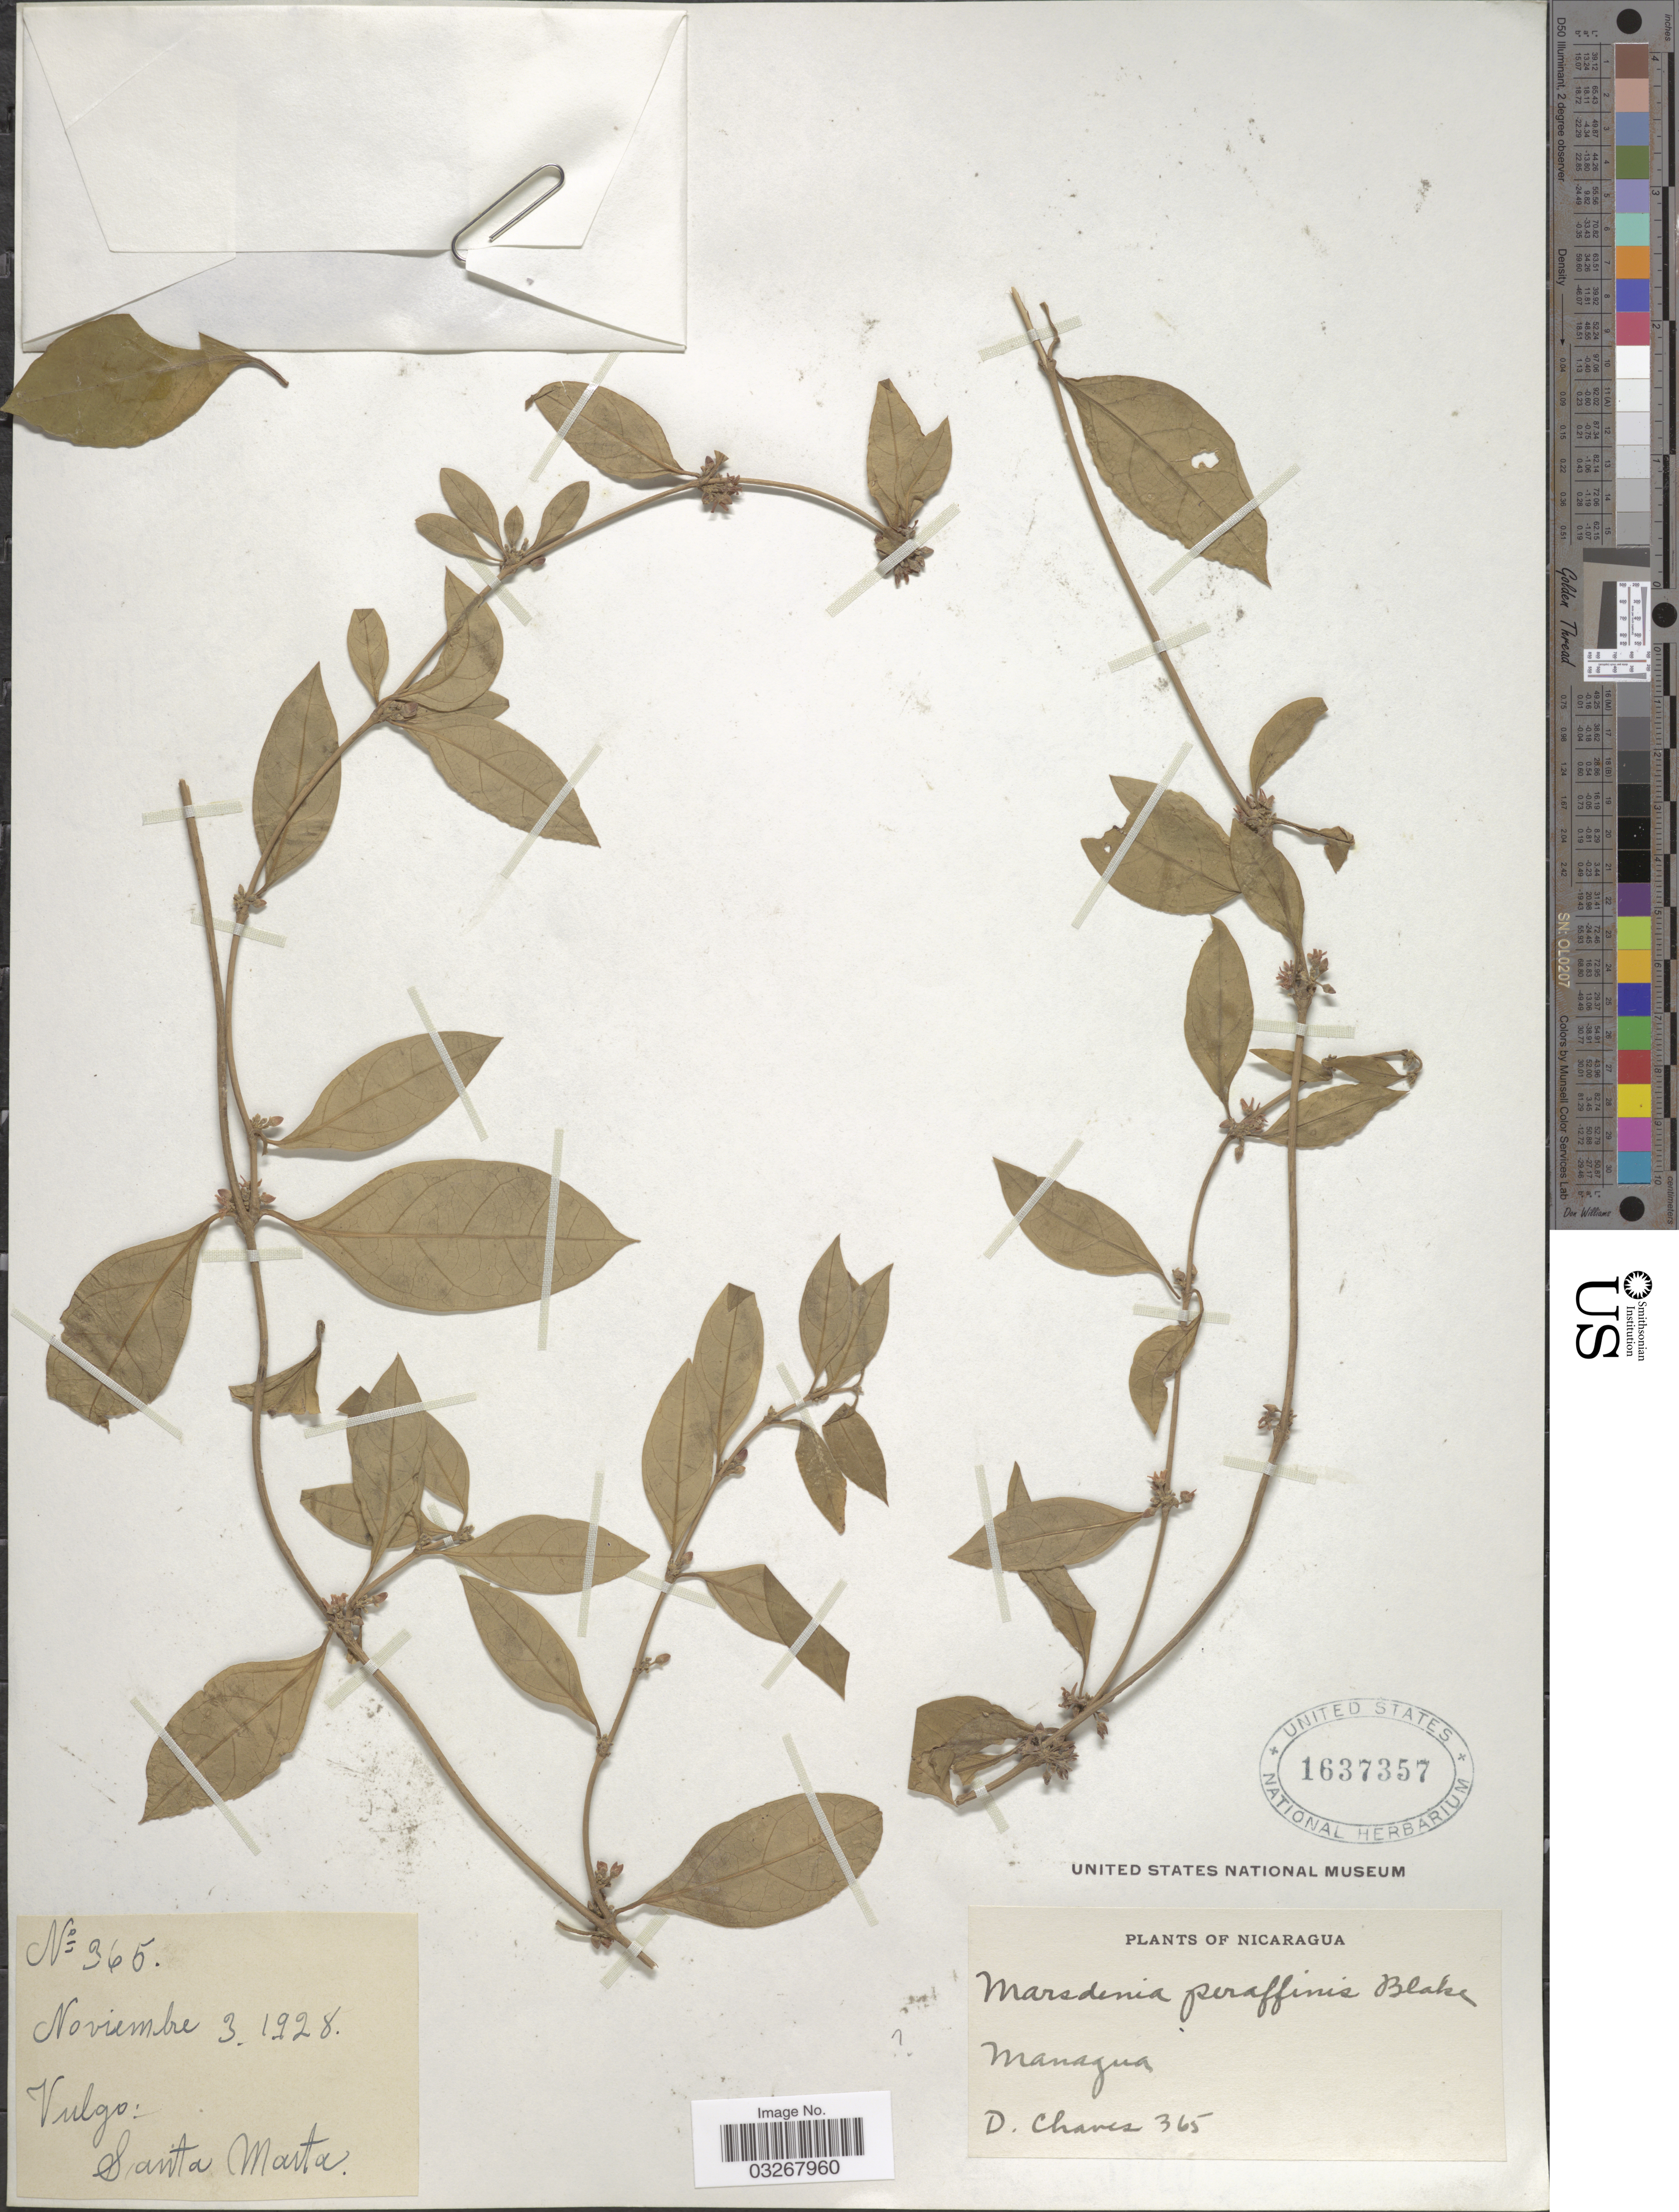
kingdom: Plantae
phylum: Tracheophyta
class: Magnoliopsida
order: Gentianales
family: Apocynaceae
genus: Marsdenia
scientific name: Marsdenia peraffinis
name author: S.F. Blake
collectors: D. Chaves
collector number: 365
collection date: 1928-11-03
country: Nicaragua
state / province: Managua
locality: Santa Marta.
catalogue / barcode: US 1637357